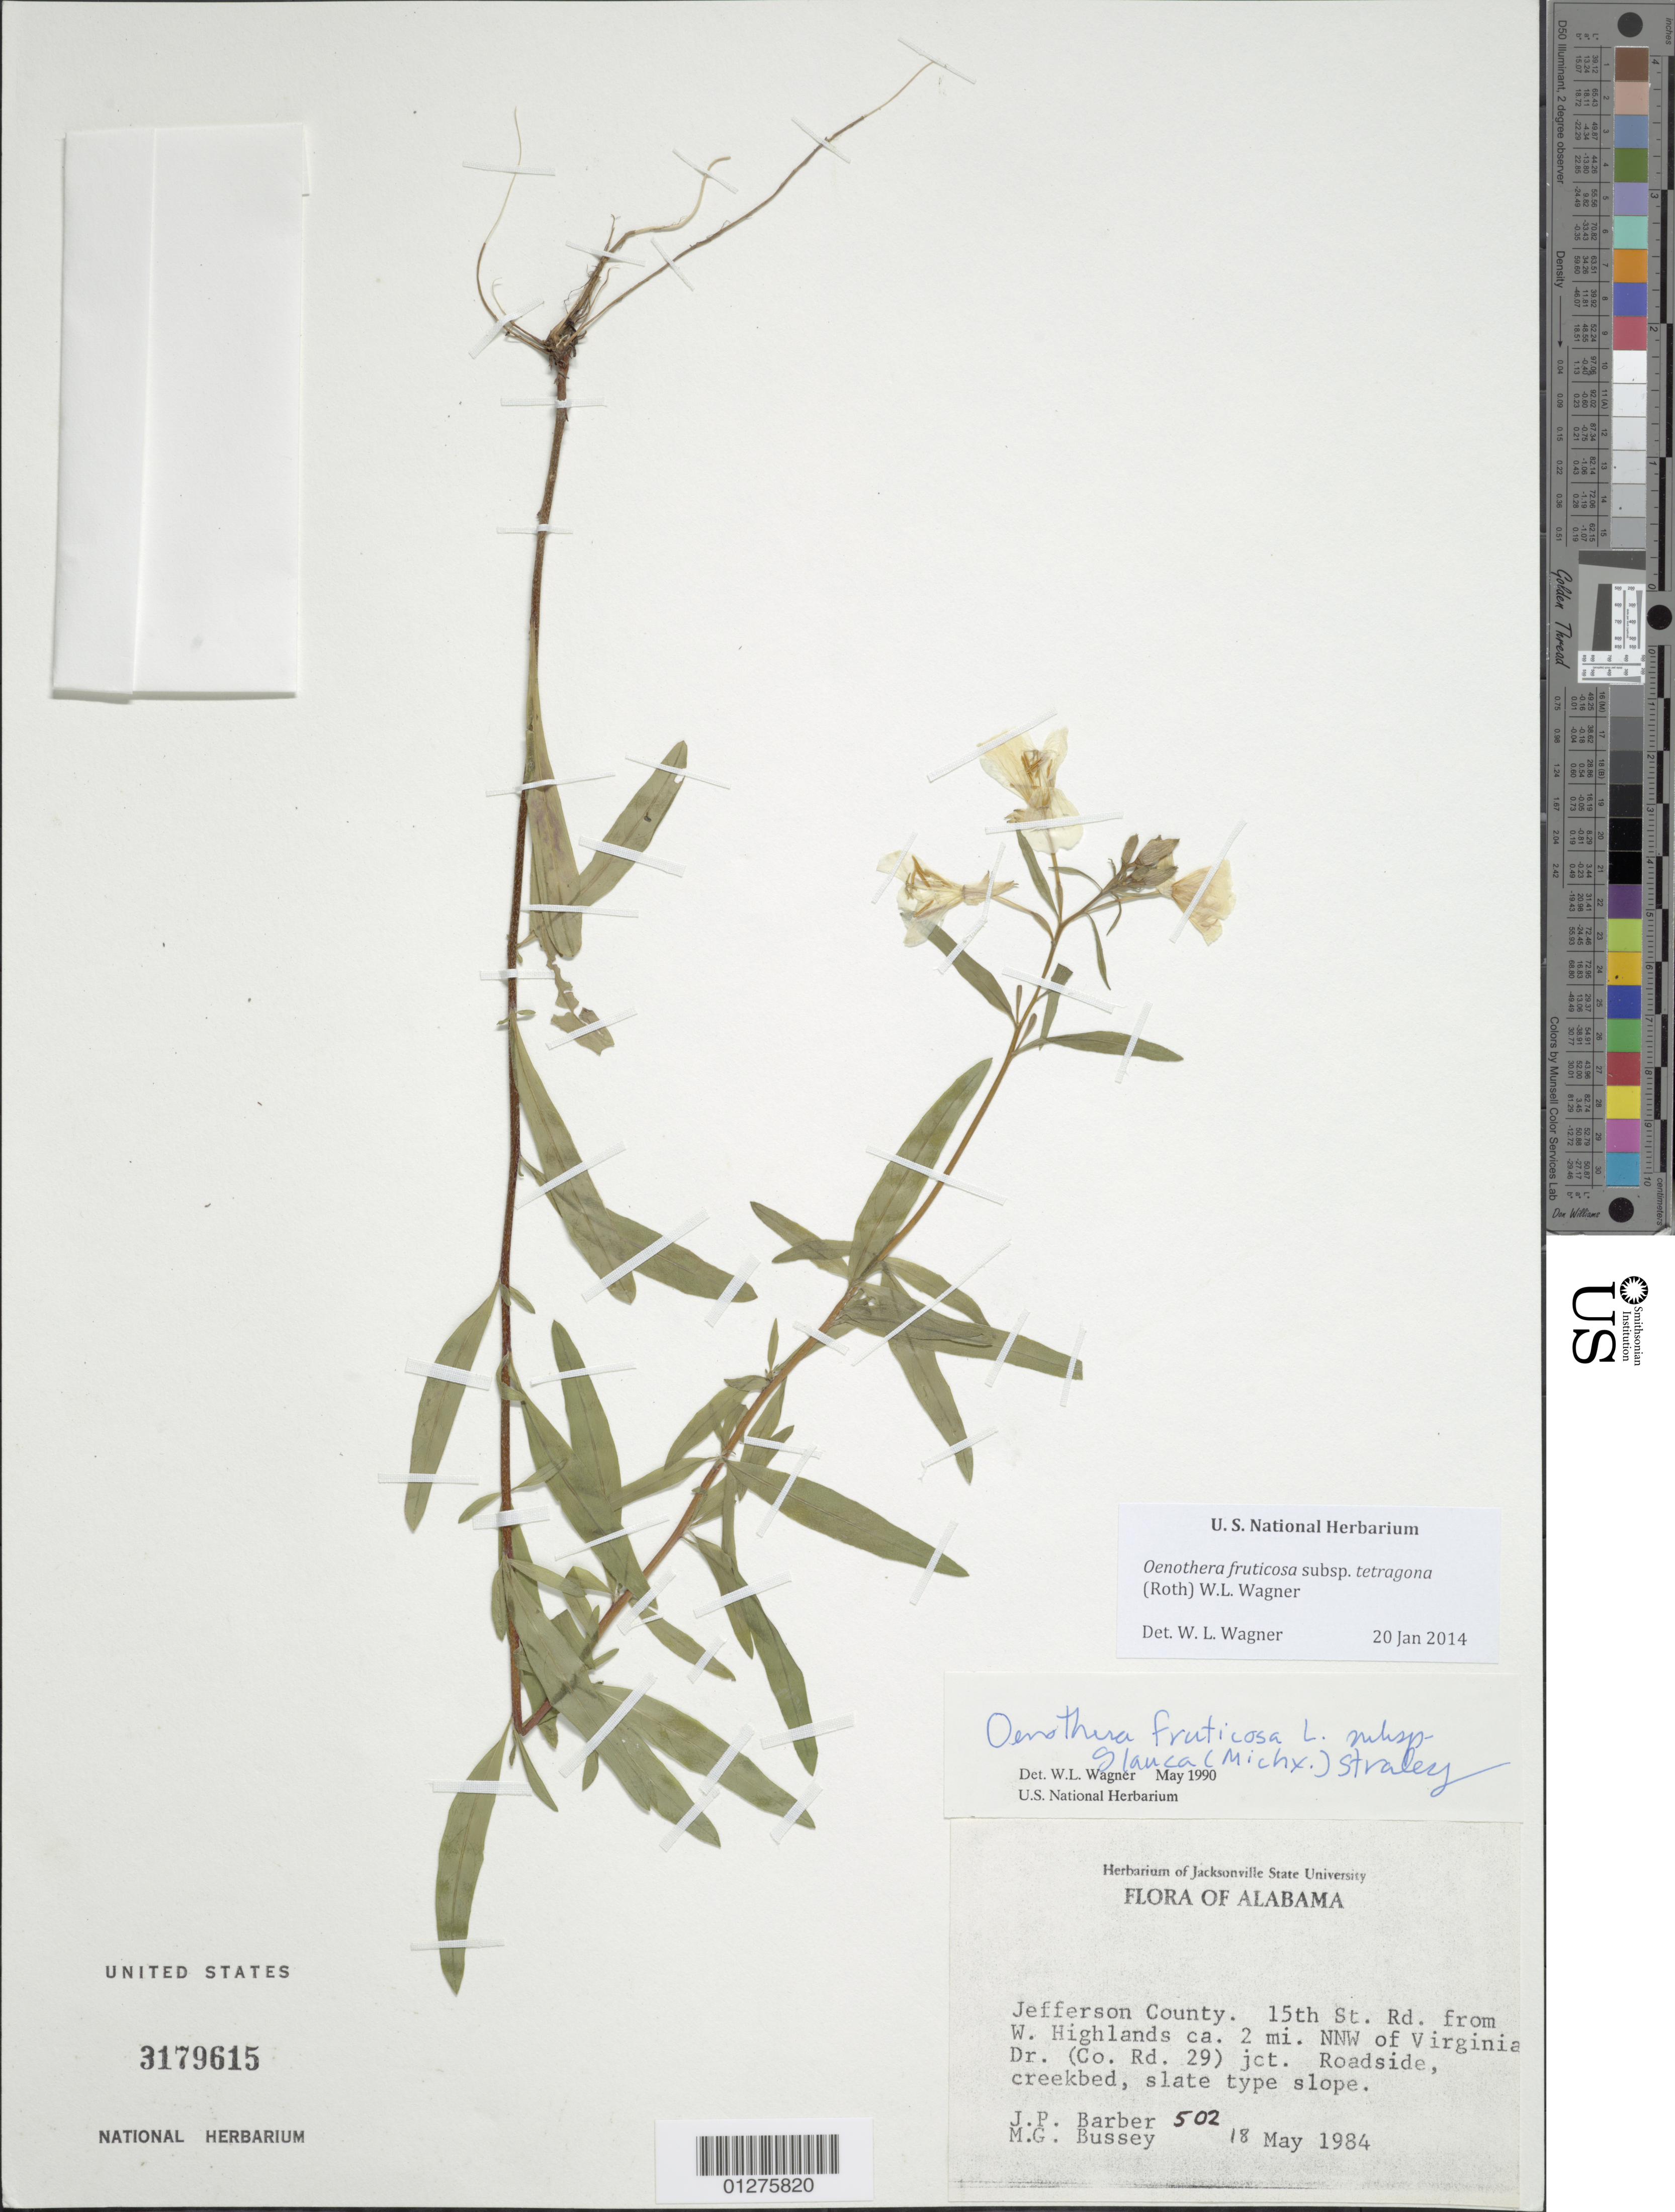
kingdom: Plantae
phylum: Tracheophyta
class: Magnoliopsida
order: Myrtales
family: Onagraceae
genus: Oenothera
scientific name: Oenothera fruticosa subsp. tetragona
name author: (Roth) W.L. Wagner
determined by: Wagner, W. L., (BOT), Smithsonian Institution - National Museum of Natural History (UNITED STATES)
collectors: J. Barber & M. Bussey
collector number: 502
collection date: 1984-05-18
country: United States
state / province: Alabama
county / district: Jefferson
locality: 15th St. Rd. from W. Highlands ca. 2 mi. NNW of Virginia Dr. (Co. Rd. 29) jct.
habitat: Roadside, creekbed, slate type slope.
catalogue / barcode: US 3179615